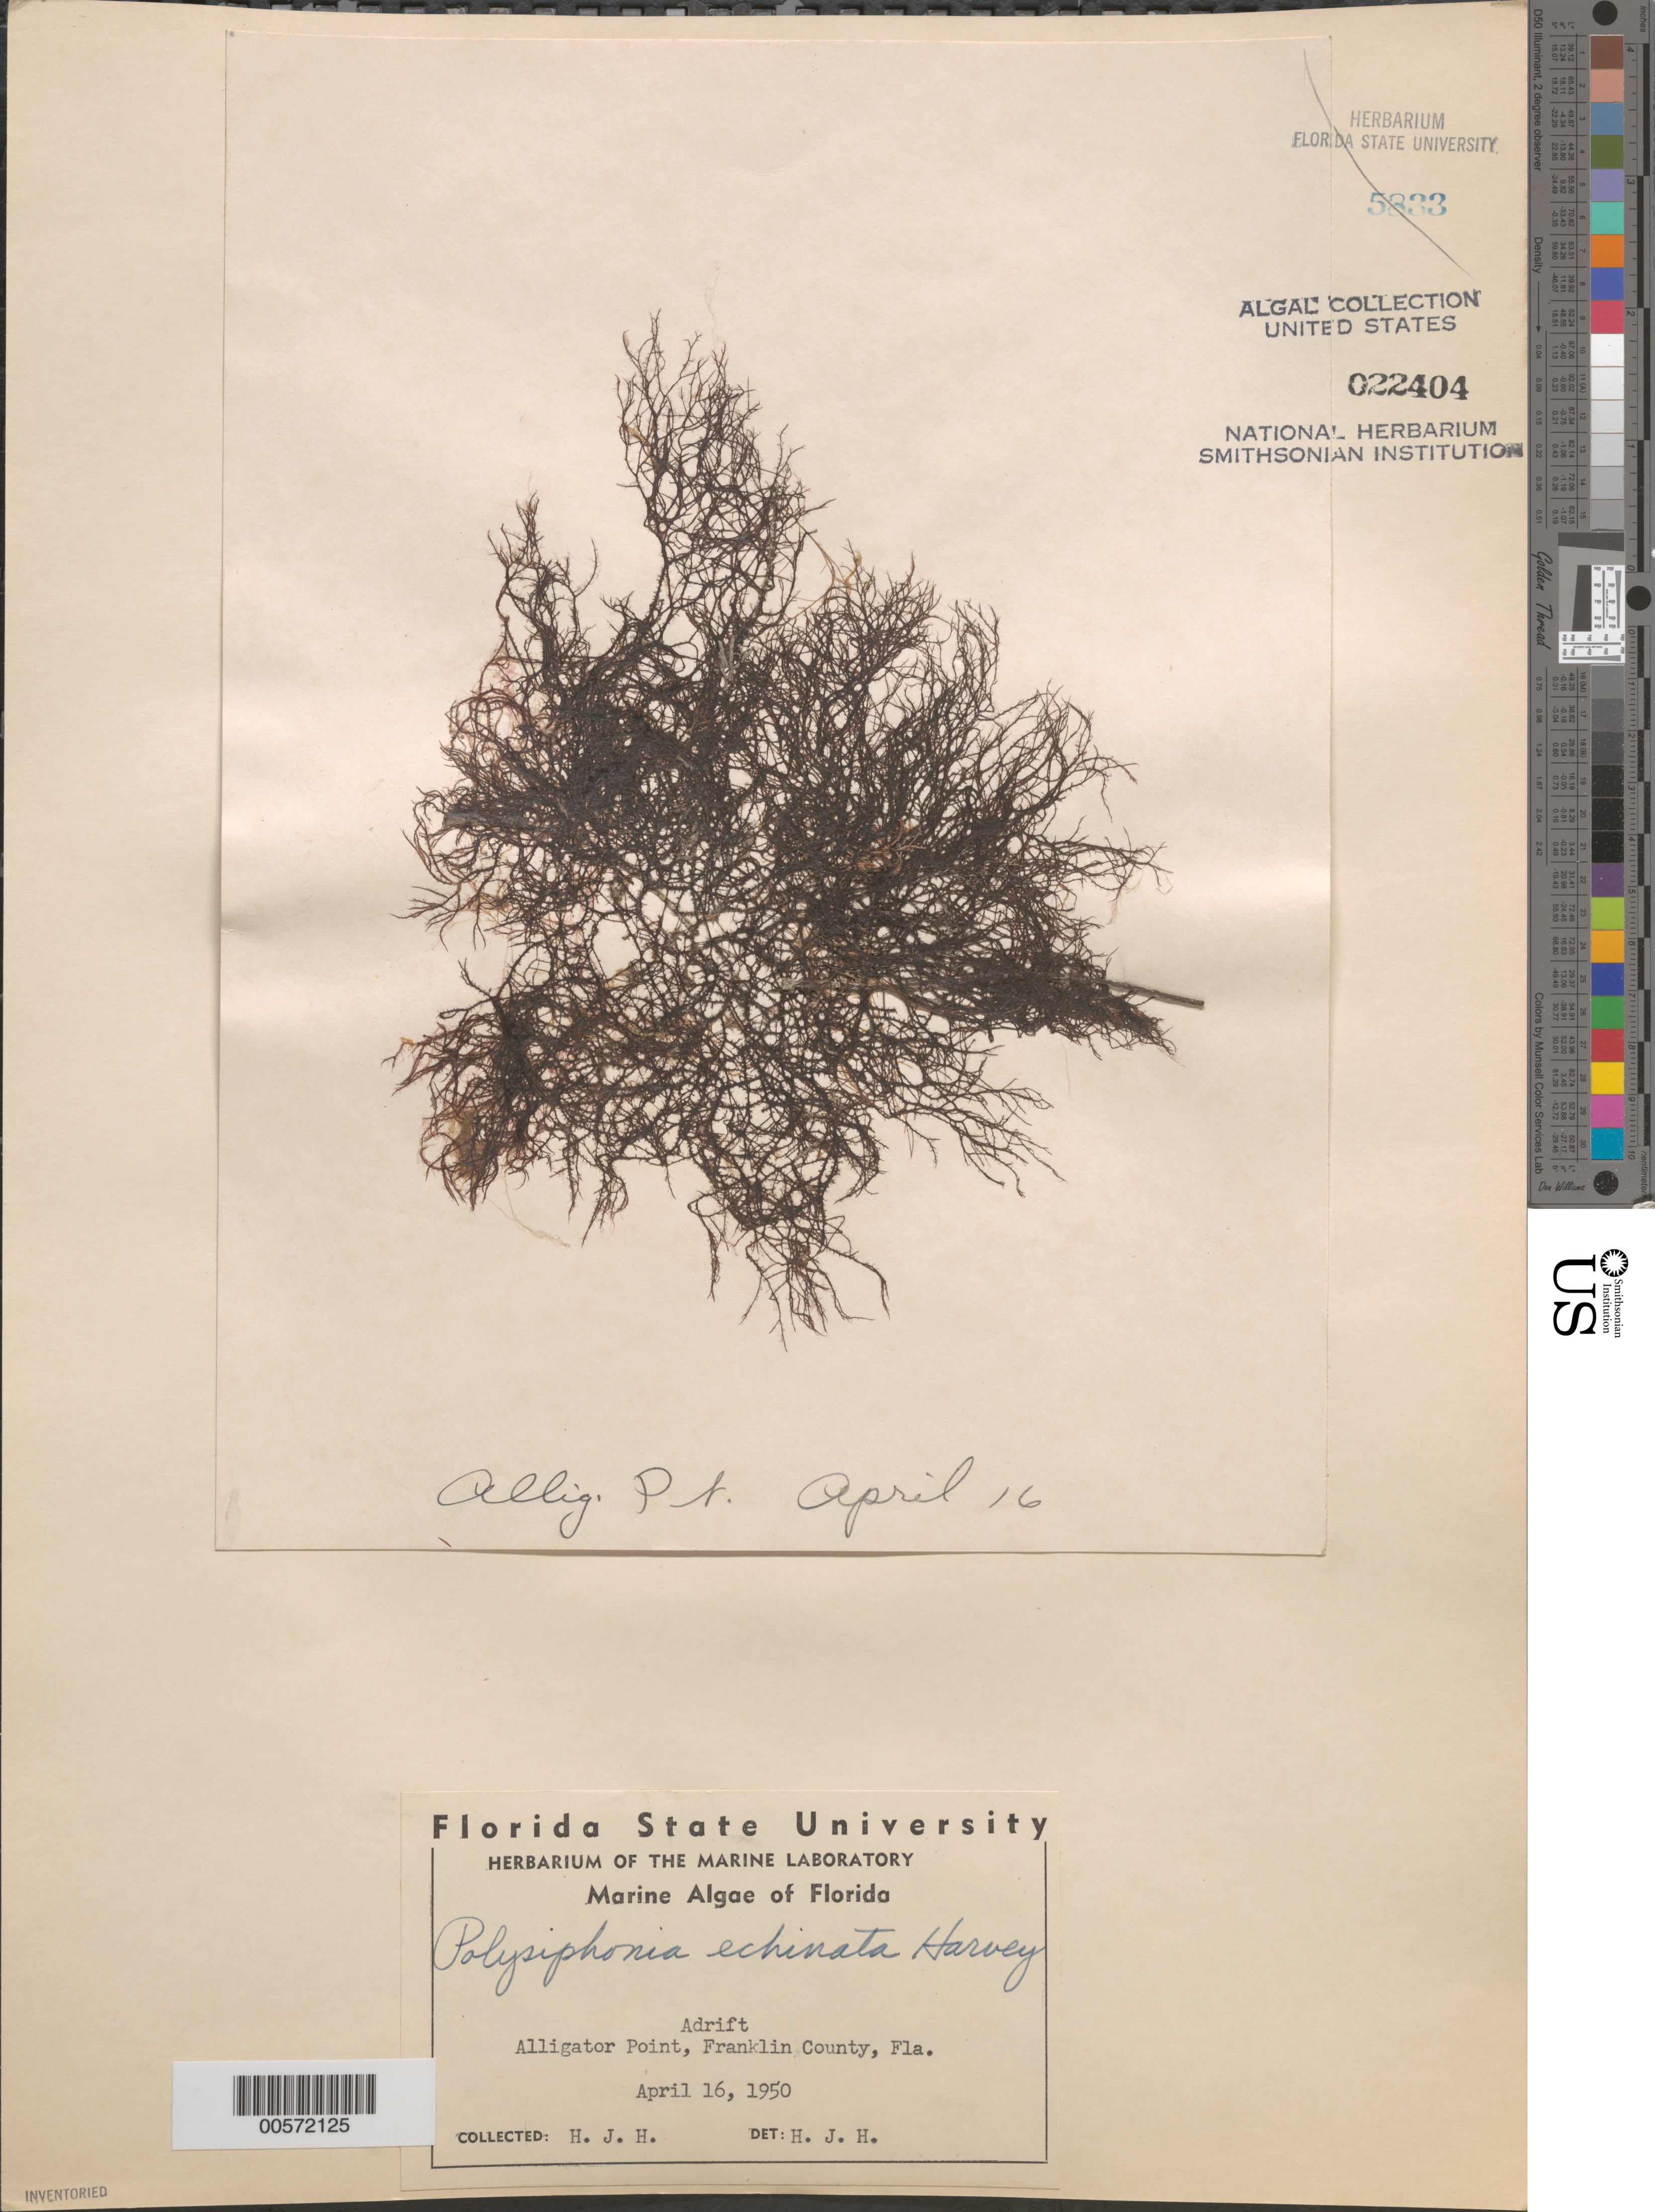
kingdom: Plantae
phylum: Rhodophyta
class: Florideophyceae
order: Ceramiales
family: Rhodomelaceae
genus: Acanthosiphonia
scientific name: Acanthosiphonia echinata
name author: (Harv.) Savoie & G.W. Saunders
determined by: Algae name updating Project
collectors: H. J. Humm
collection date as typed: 16 Apr 1950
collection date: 1950-04-16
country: United States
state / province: Florida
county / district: Franklin County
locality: Alligator Point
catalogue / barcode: US 22404